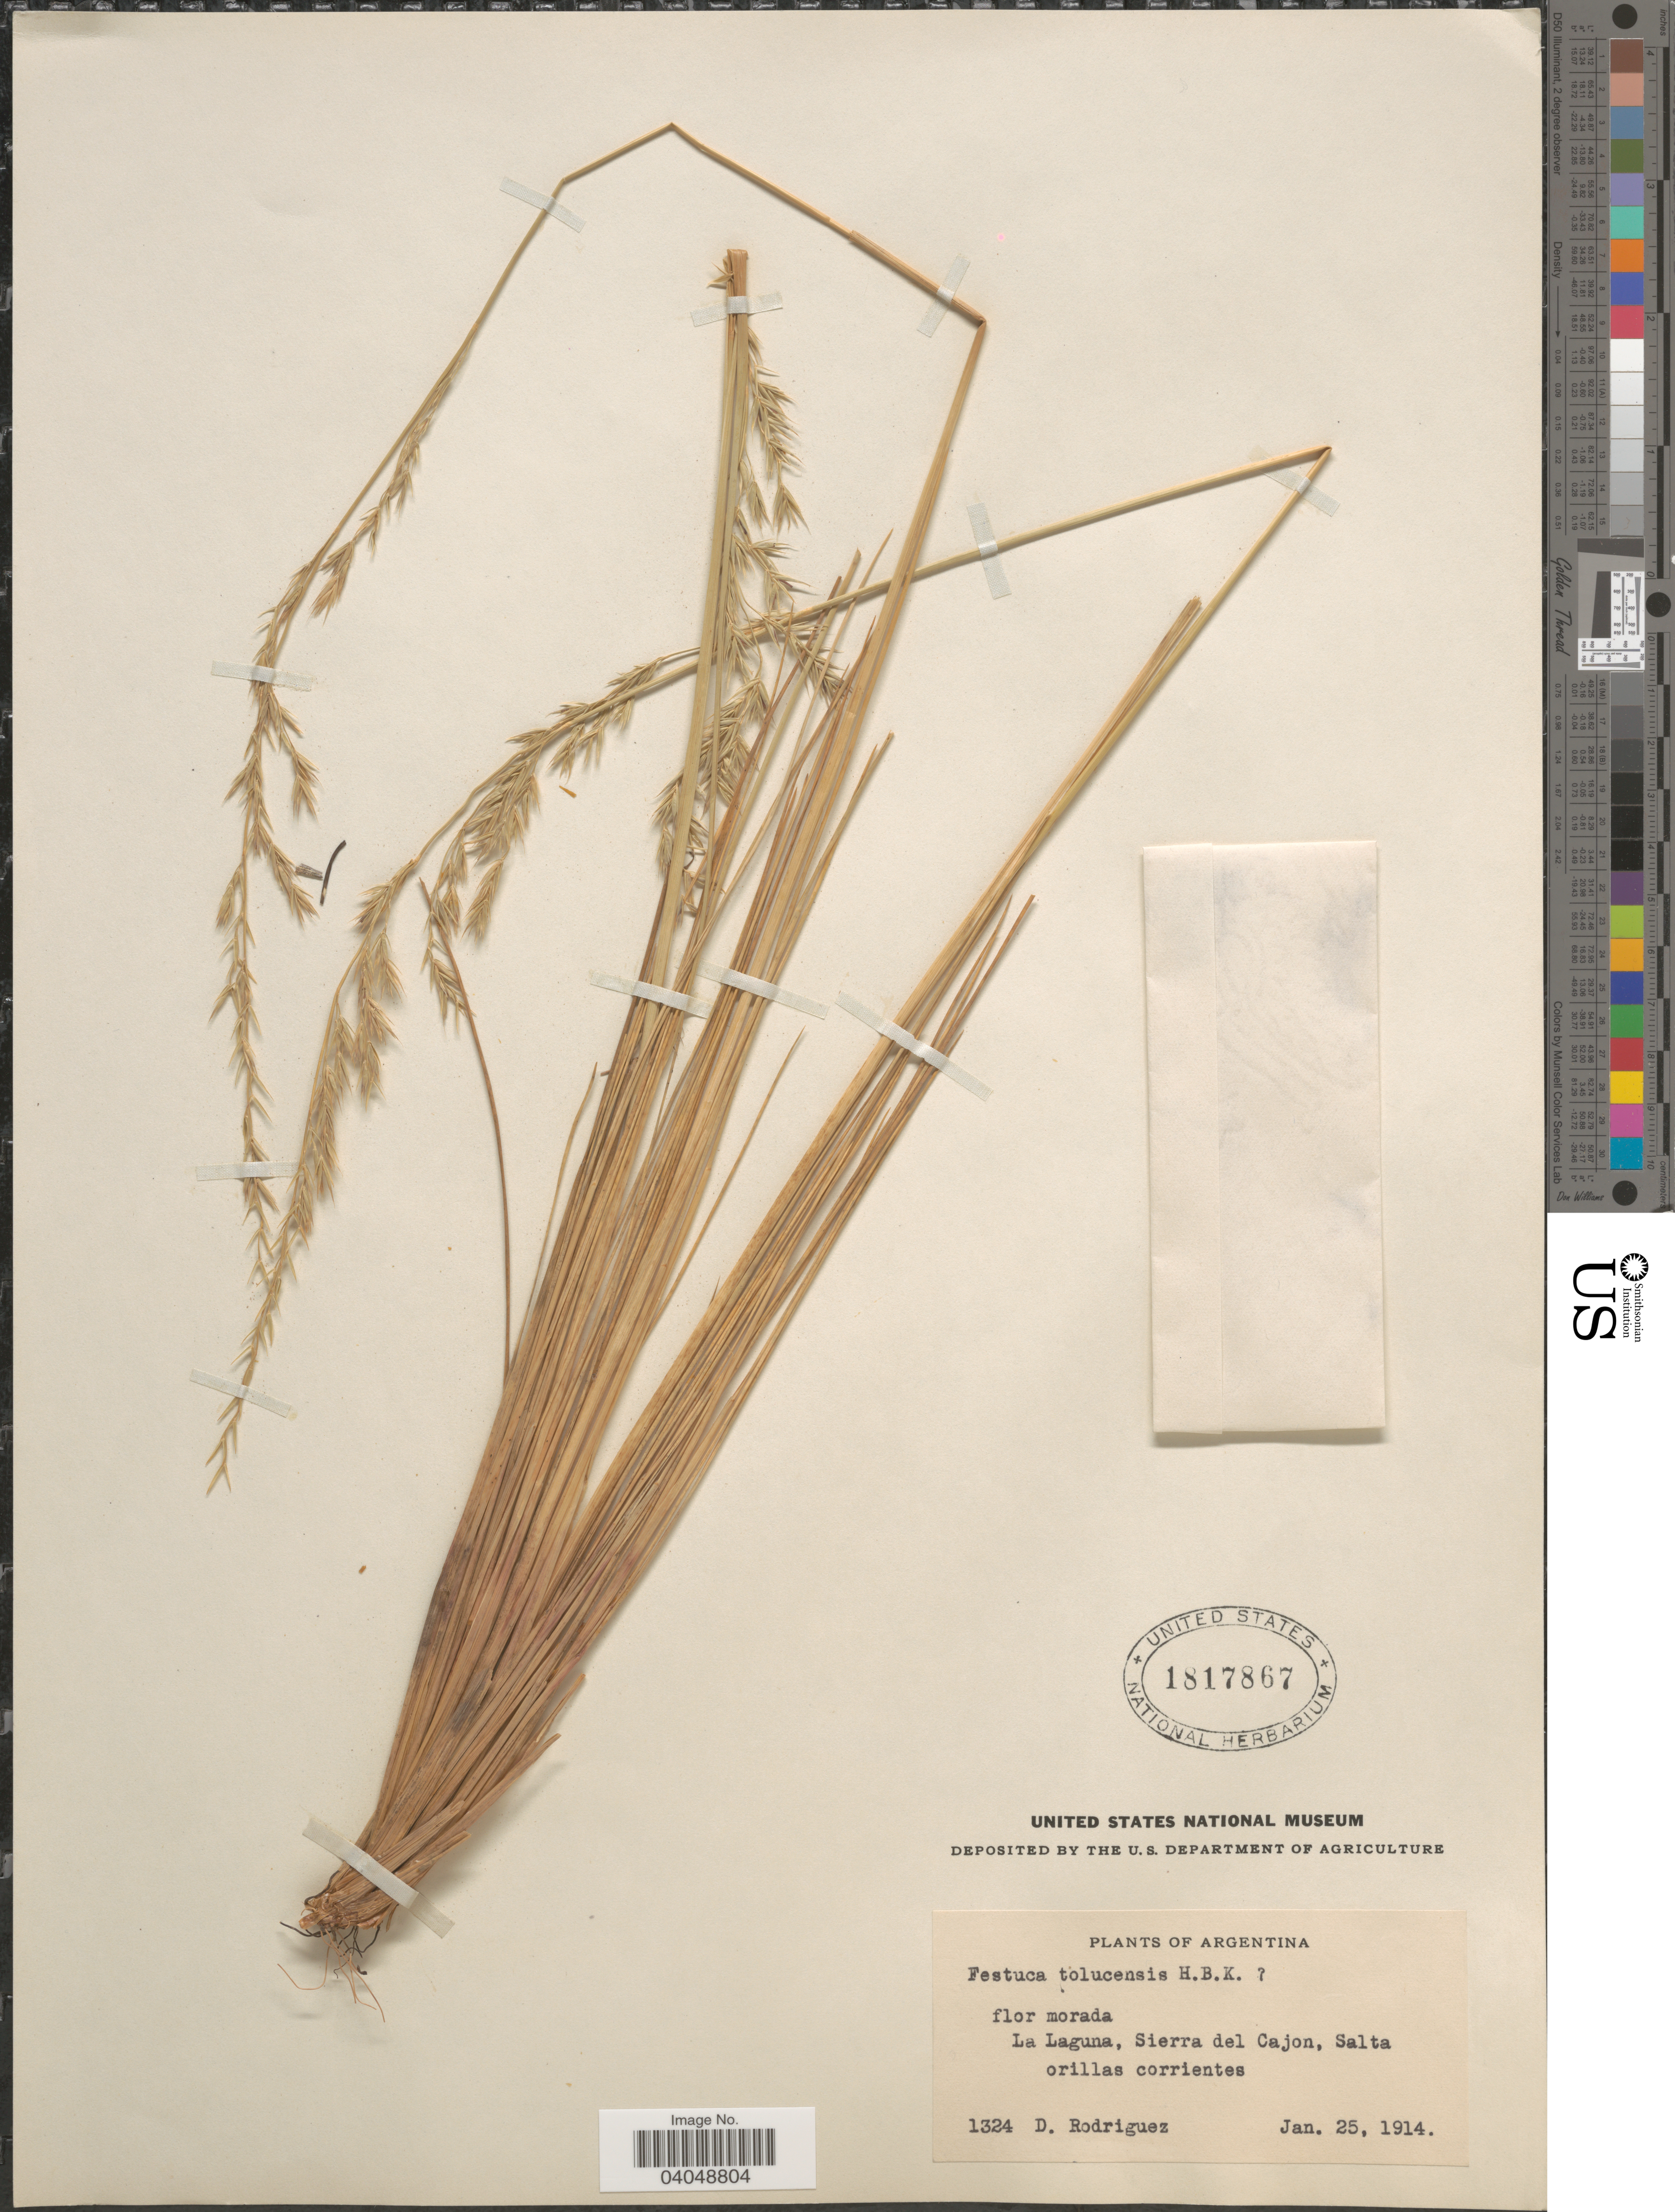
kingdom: Plantae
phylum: Tracheophyta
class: Liliopsida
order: Poales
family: Poaceae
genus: Festuca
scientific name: Festuca sp.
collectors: D. Rodriguez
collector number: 1324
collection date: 1914-01-25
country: Argentina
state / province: Salta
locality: La Laguna, Sierra del Cajon, Salta orillas corrientes.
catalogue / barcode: US 1817867